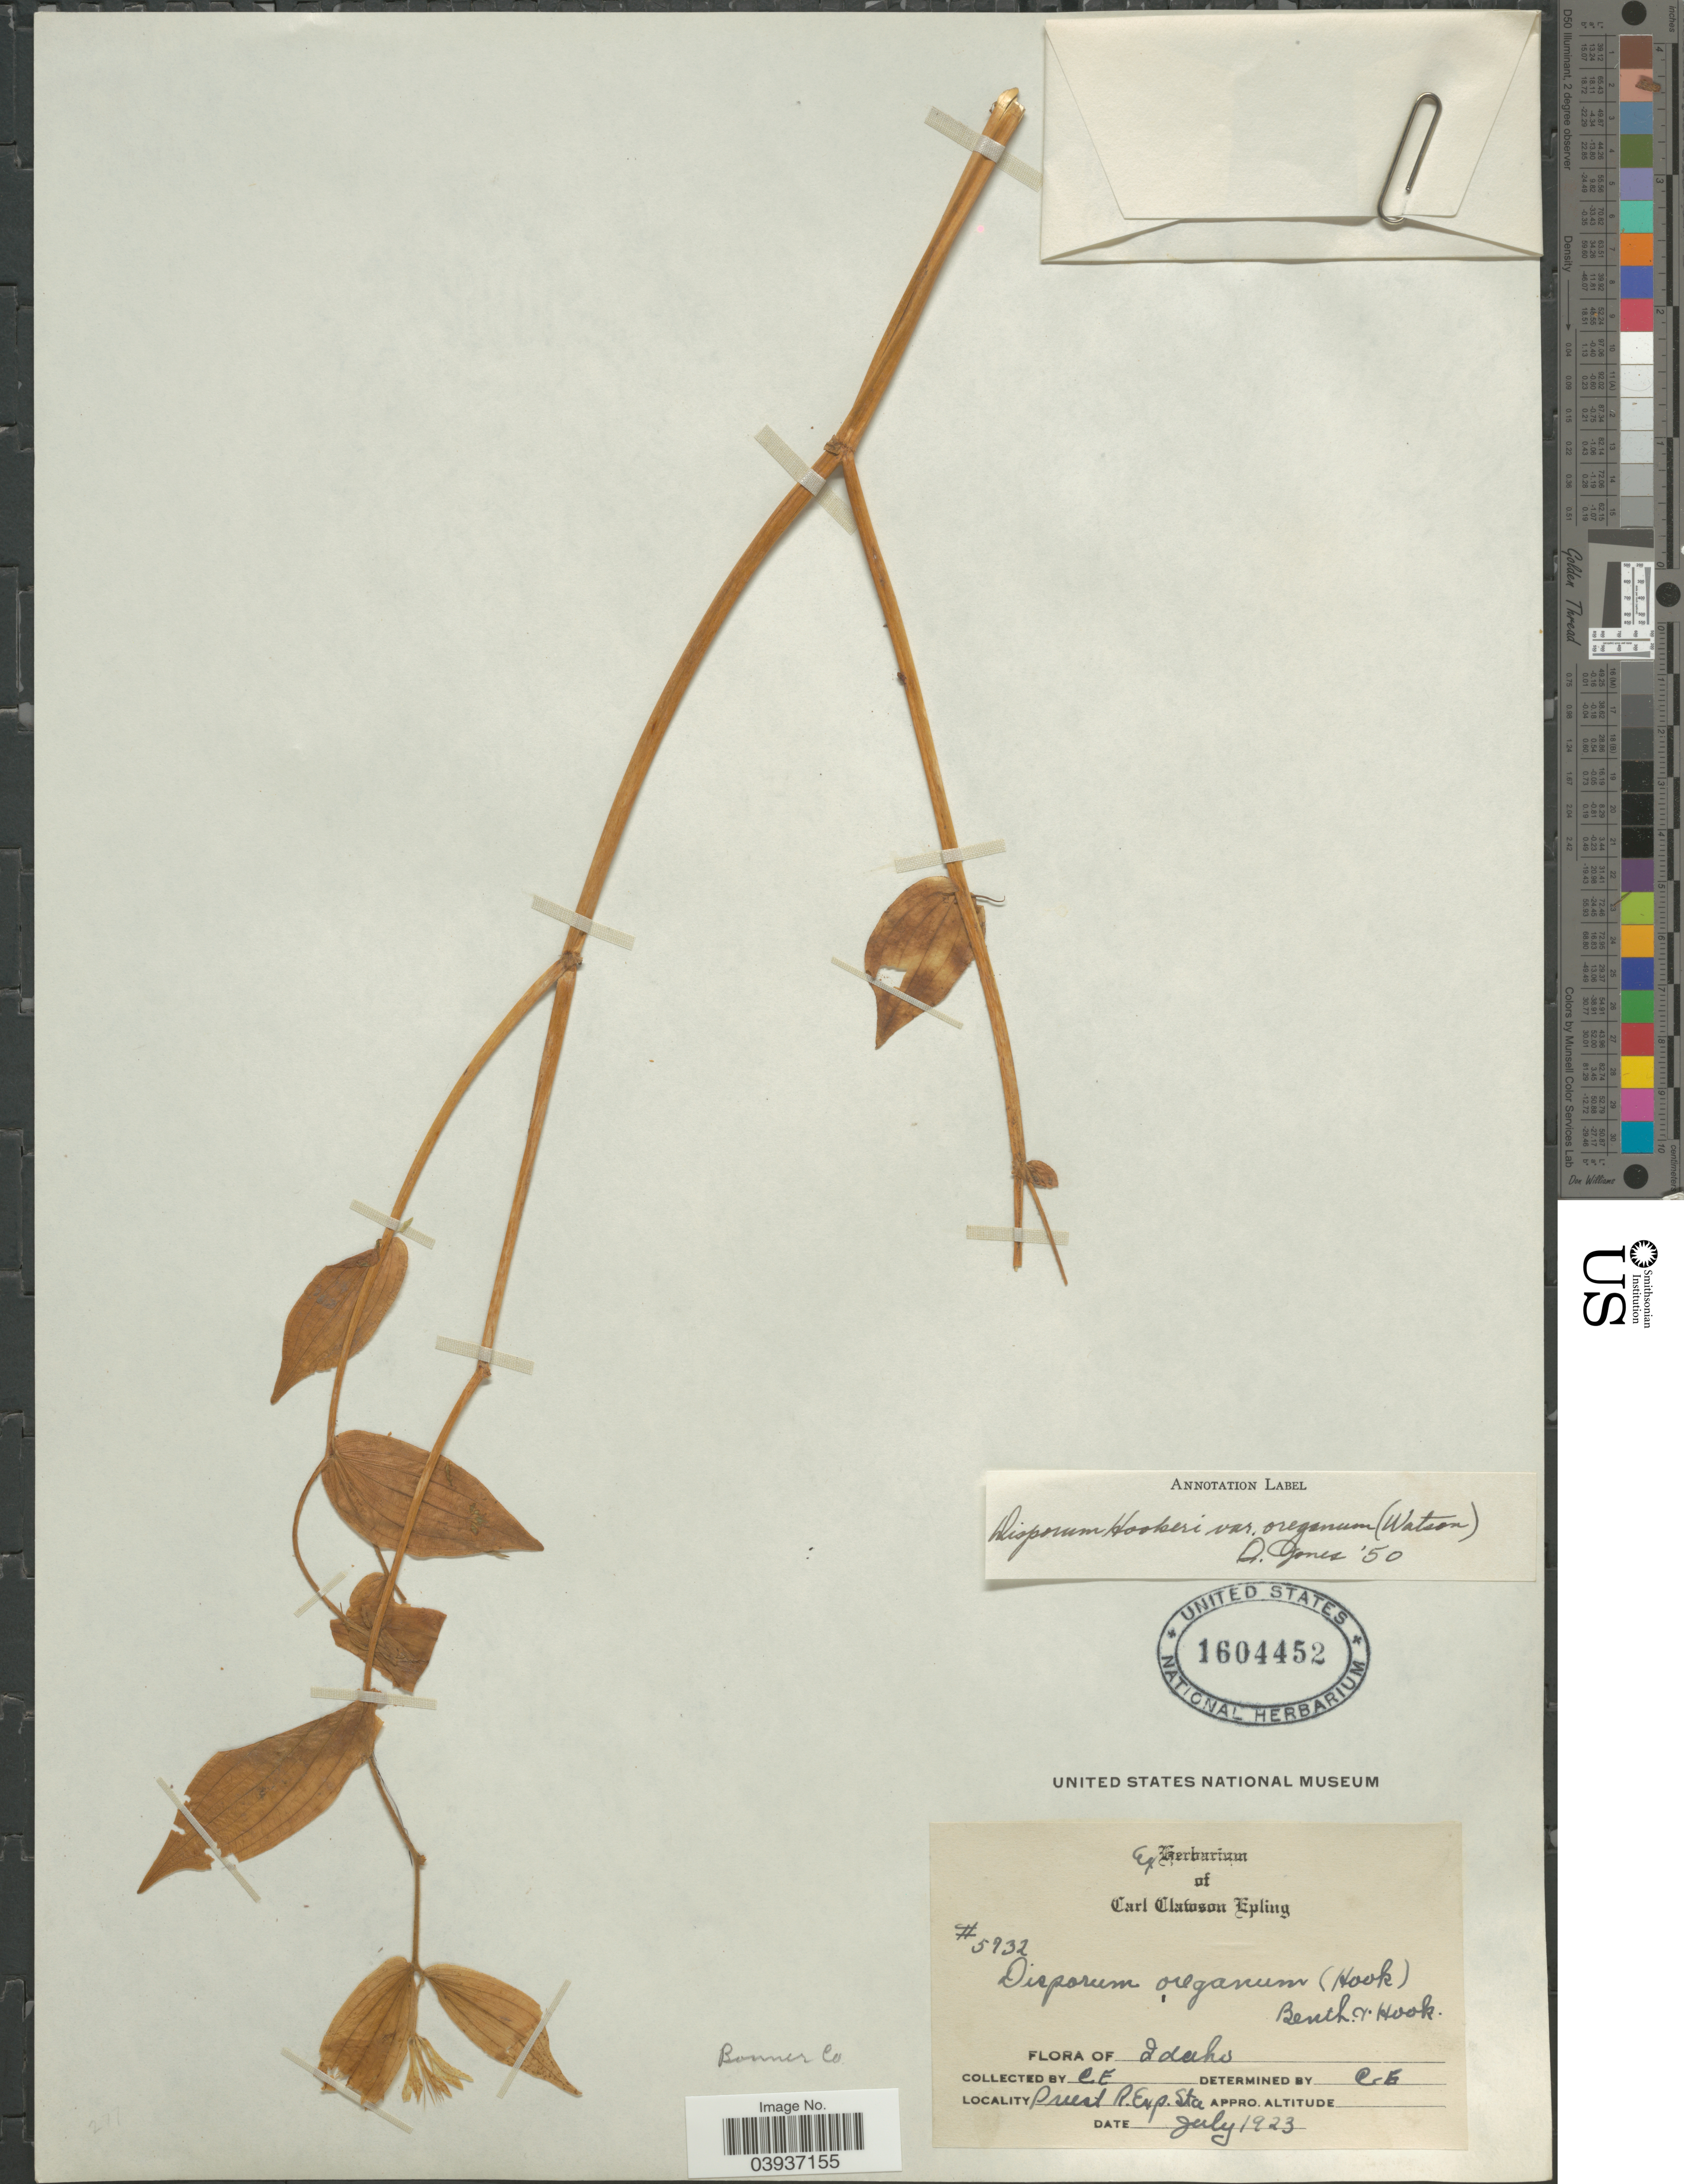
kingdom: Plantae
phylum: Tracheophyta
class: Liliopsida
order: Liliales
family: Colchicaceae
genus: Disporum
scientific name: Disporum hookeri var. oreganum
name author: (S. Watson) Q. Jones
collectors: C. C. Epling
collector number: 5732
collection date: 1923-07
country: United States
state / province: Idaho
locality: Priest R. Exp. Sta.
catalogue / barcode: US 1604452